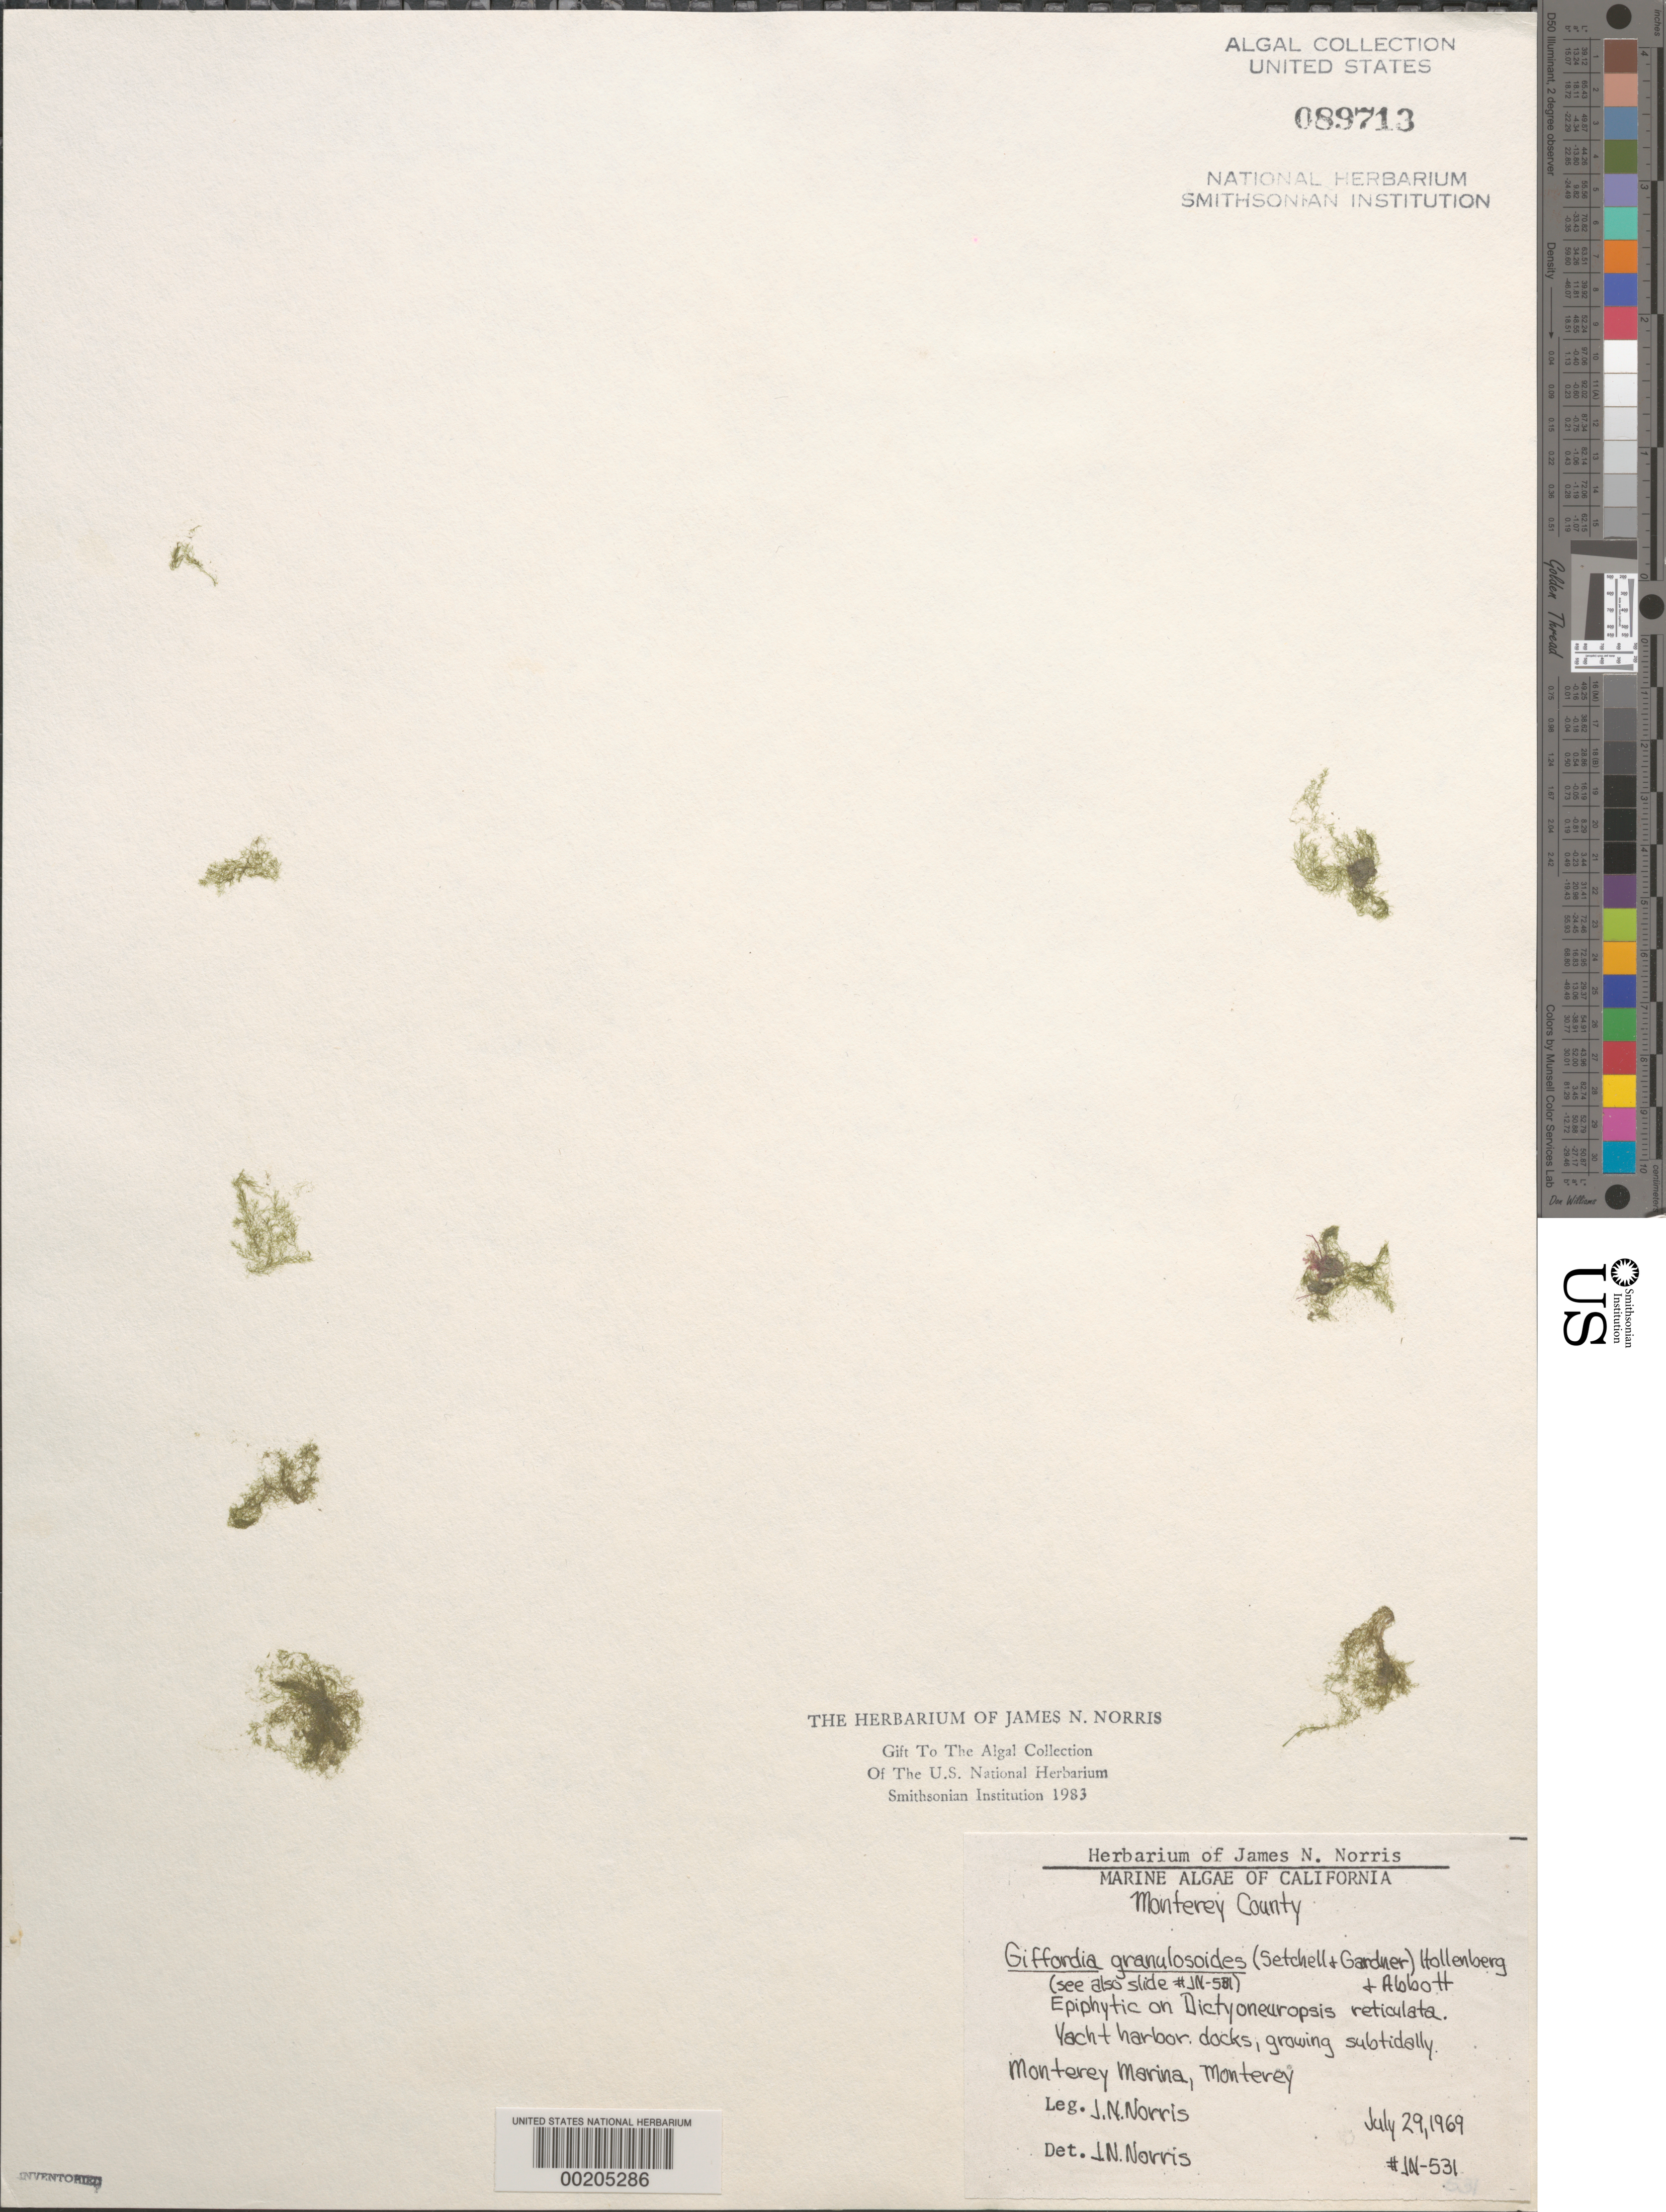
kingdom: Chromista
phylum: Ochrophyta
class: Phaeophyceae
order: Ectocarpales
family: Acinetosporaceae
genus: Hincksia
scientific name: Hincksia sandriana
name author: (Zanardini) P.C. Silva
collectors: J. N. Norris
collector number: JN-531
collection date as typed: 29 Jul 1969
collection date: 1969-07-29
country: United States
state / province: California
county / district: Monterey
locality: Monterey Marina, Monterey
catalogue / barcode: US 89713